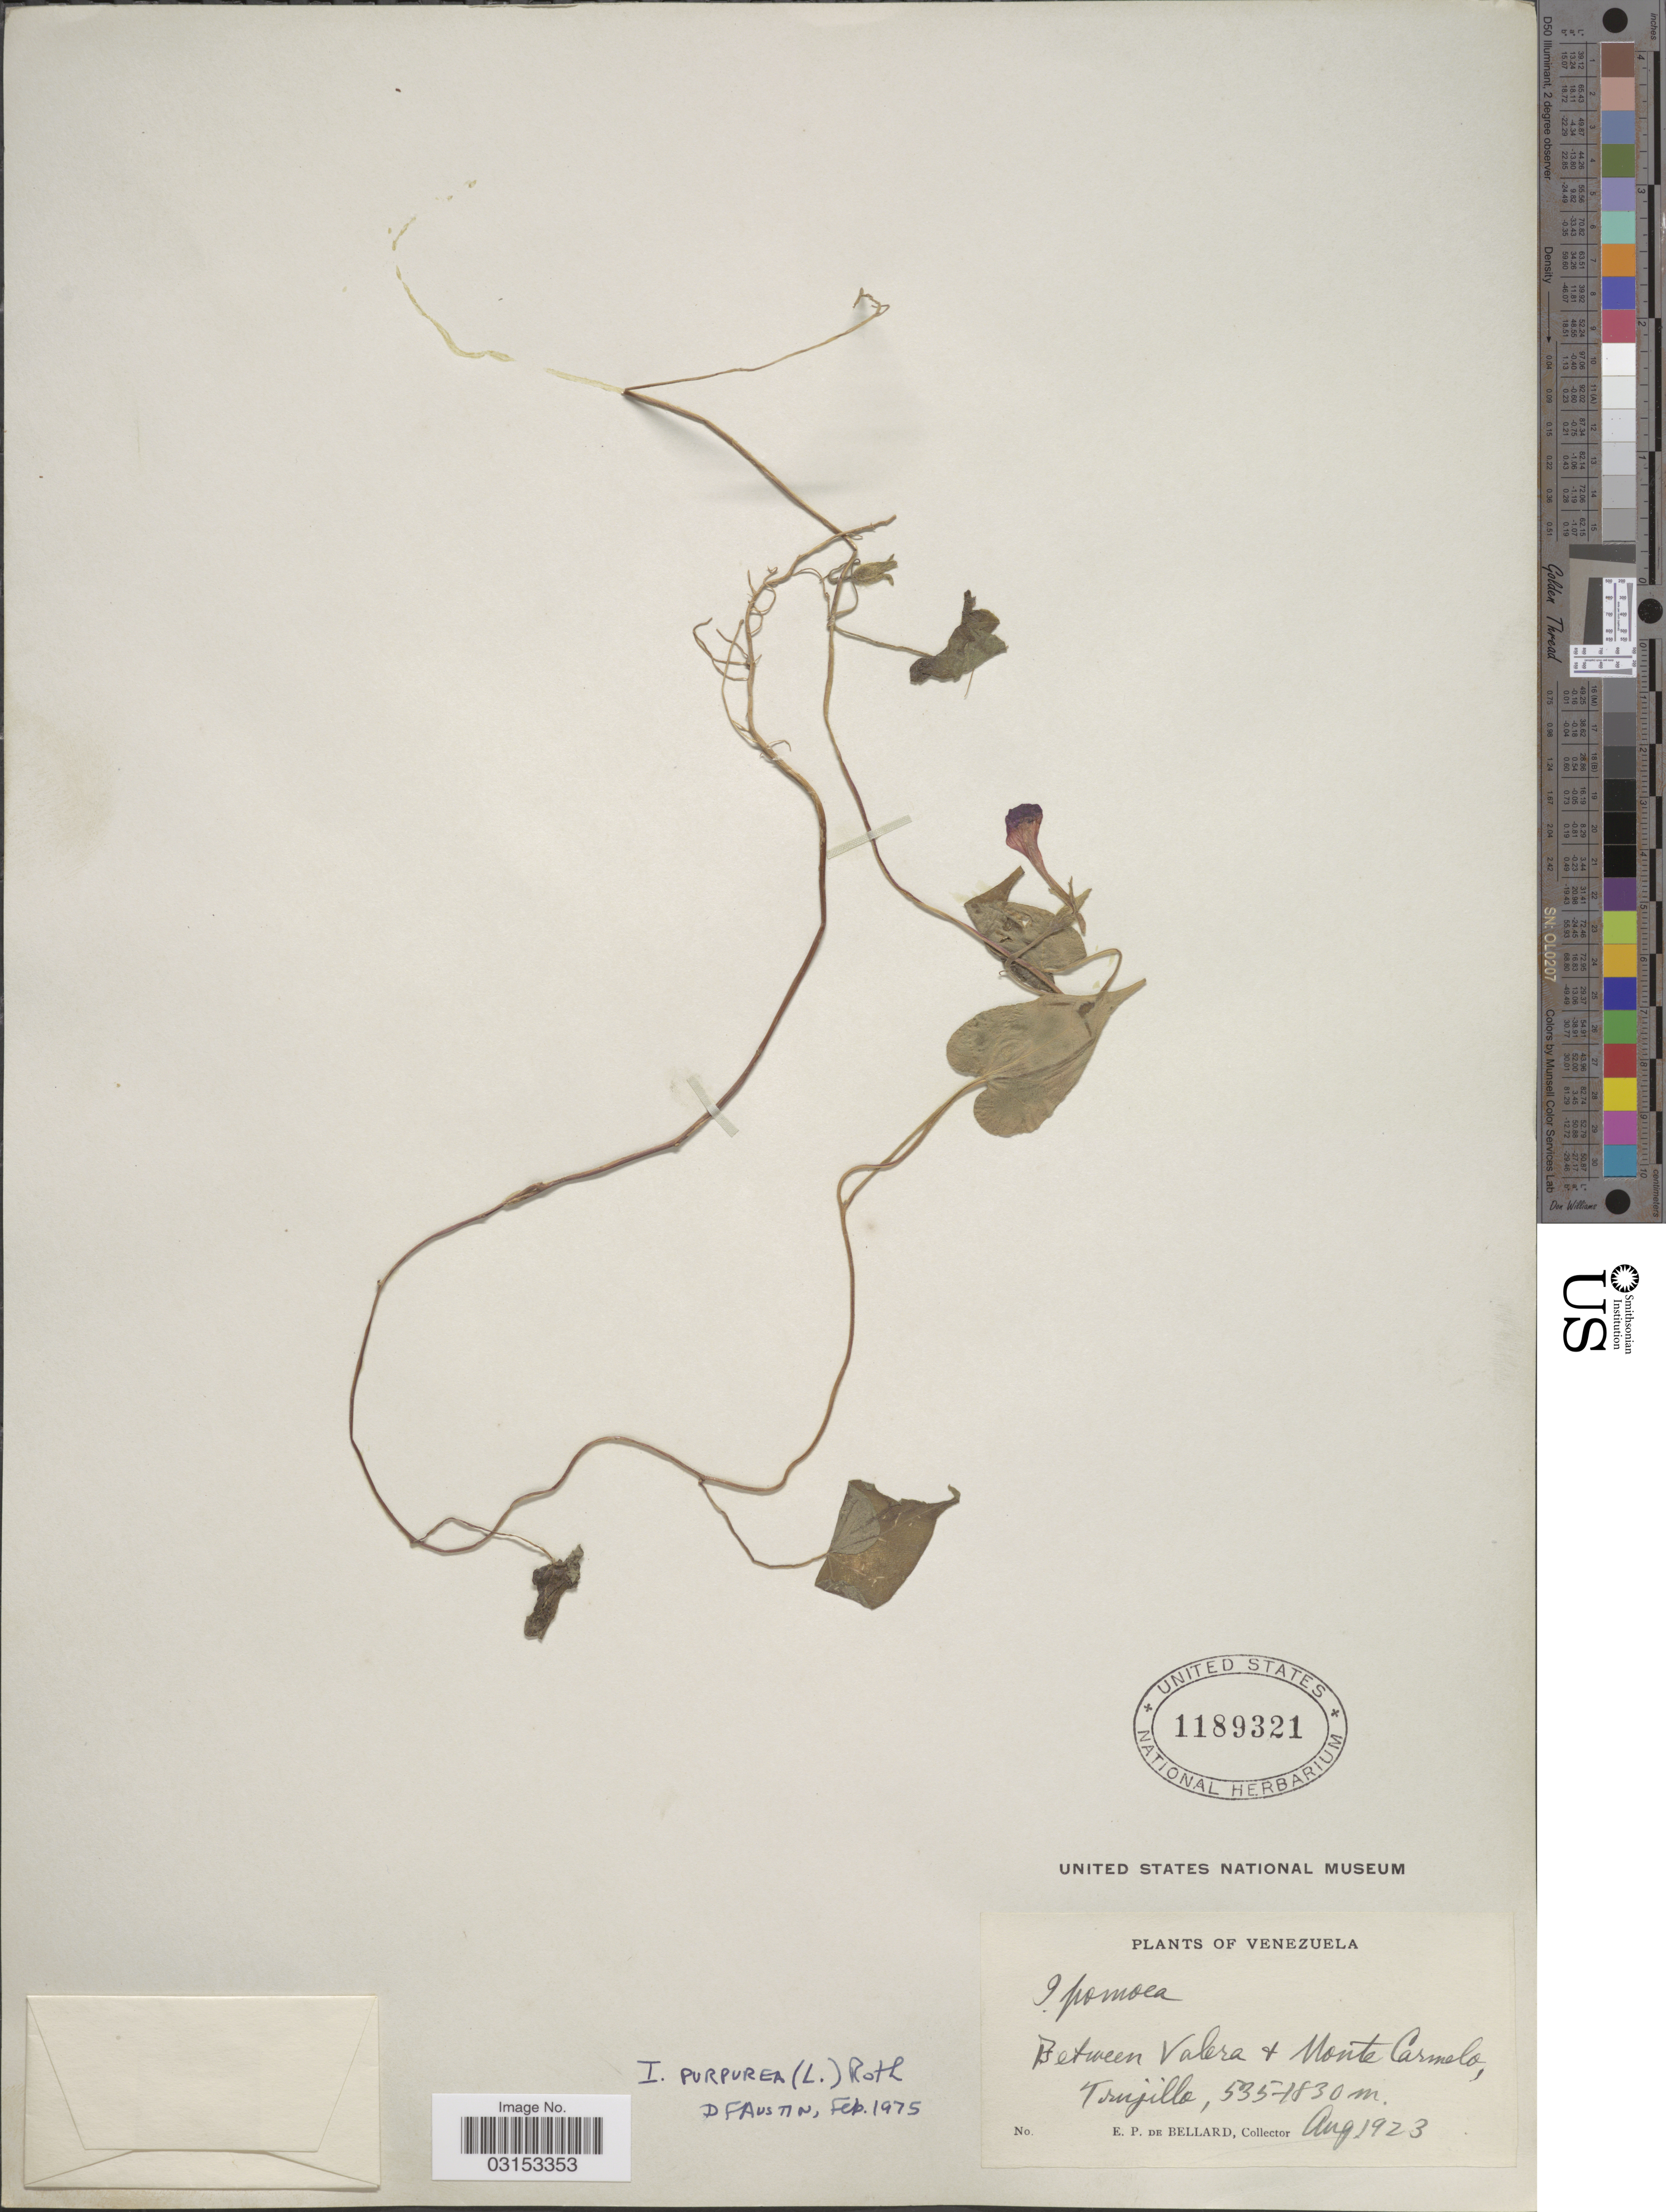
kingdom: Plantae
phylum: Tracheophyta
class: Magnoliopsida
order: Solanales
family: Convolvulaceae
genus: Ipomoea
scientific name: Ipomoea purpurea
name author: (L.) Roth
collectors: E. de Bellard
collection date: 1923-08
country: Venezuela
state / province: Trujillo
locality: Between Valera & Monte Carmelo.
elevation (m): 535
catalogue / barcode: US 1189321